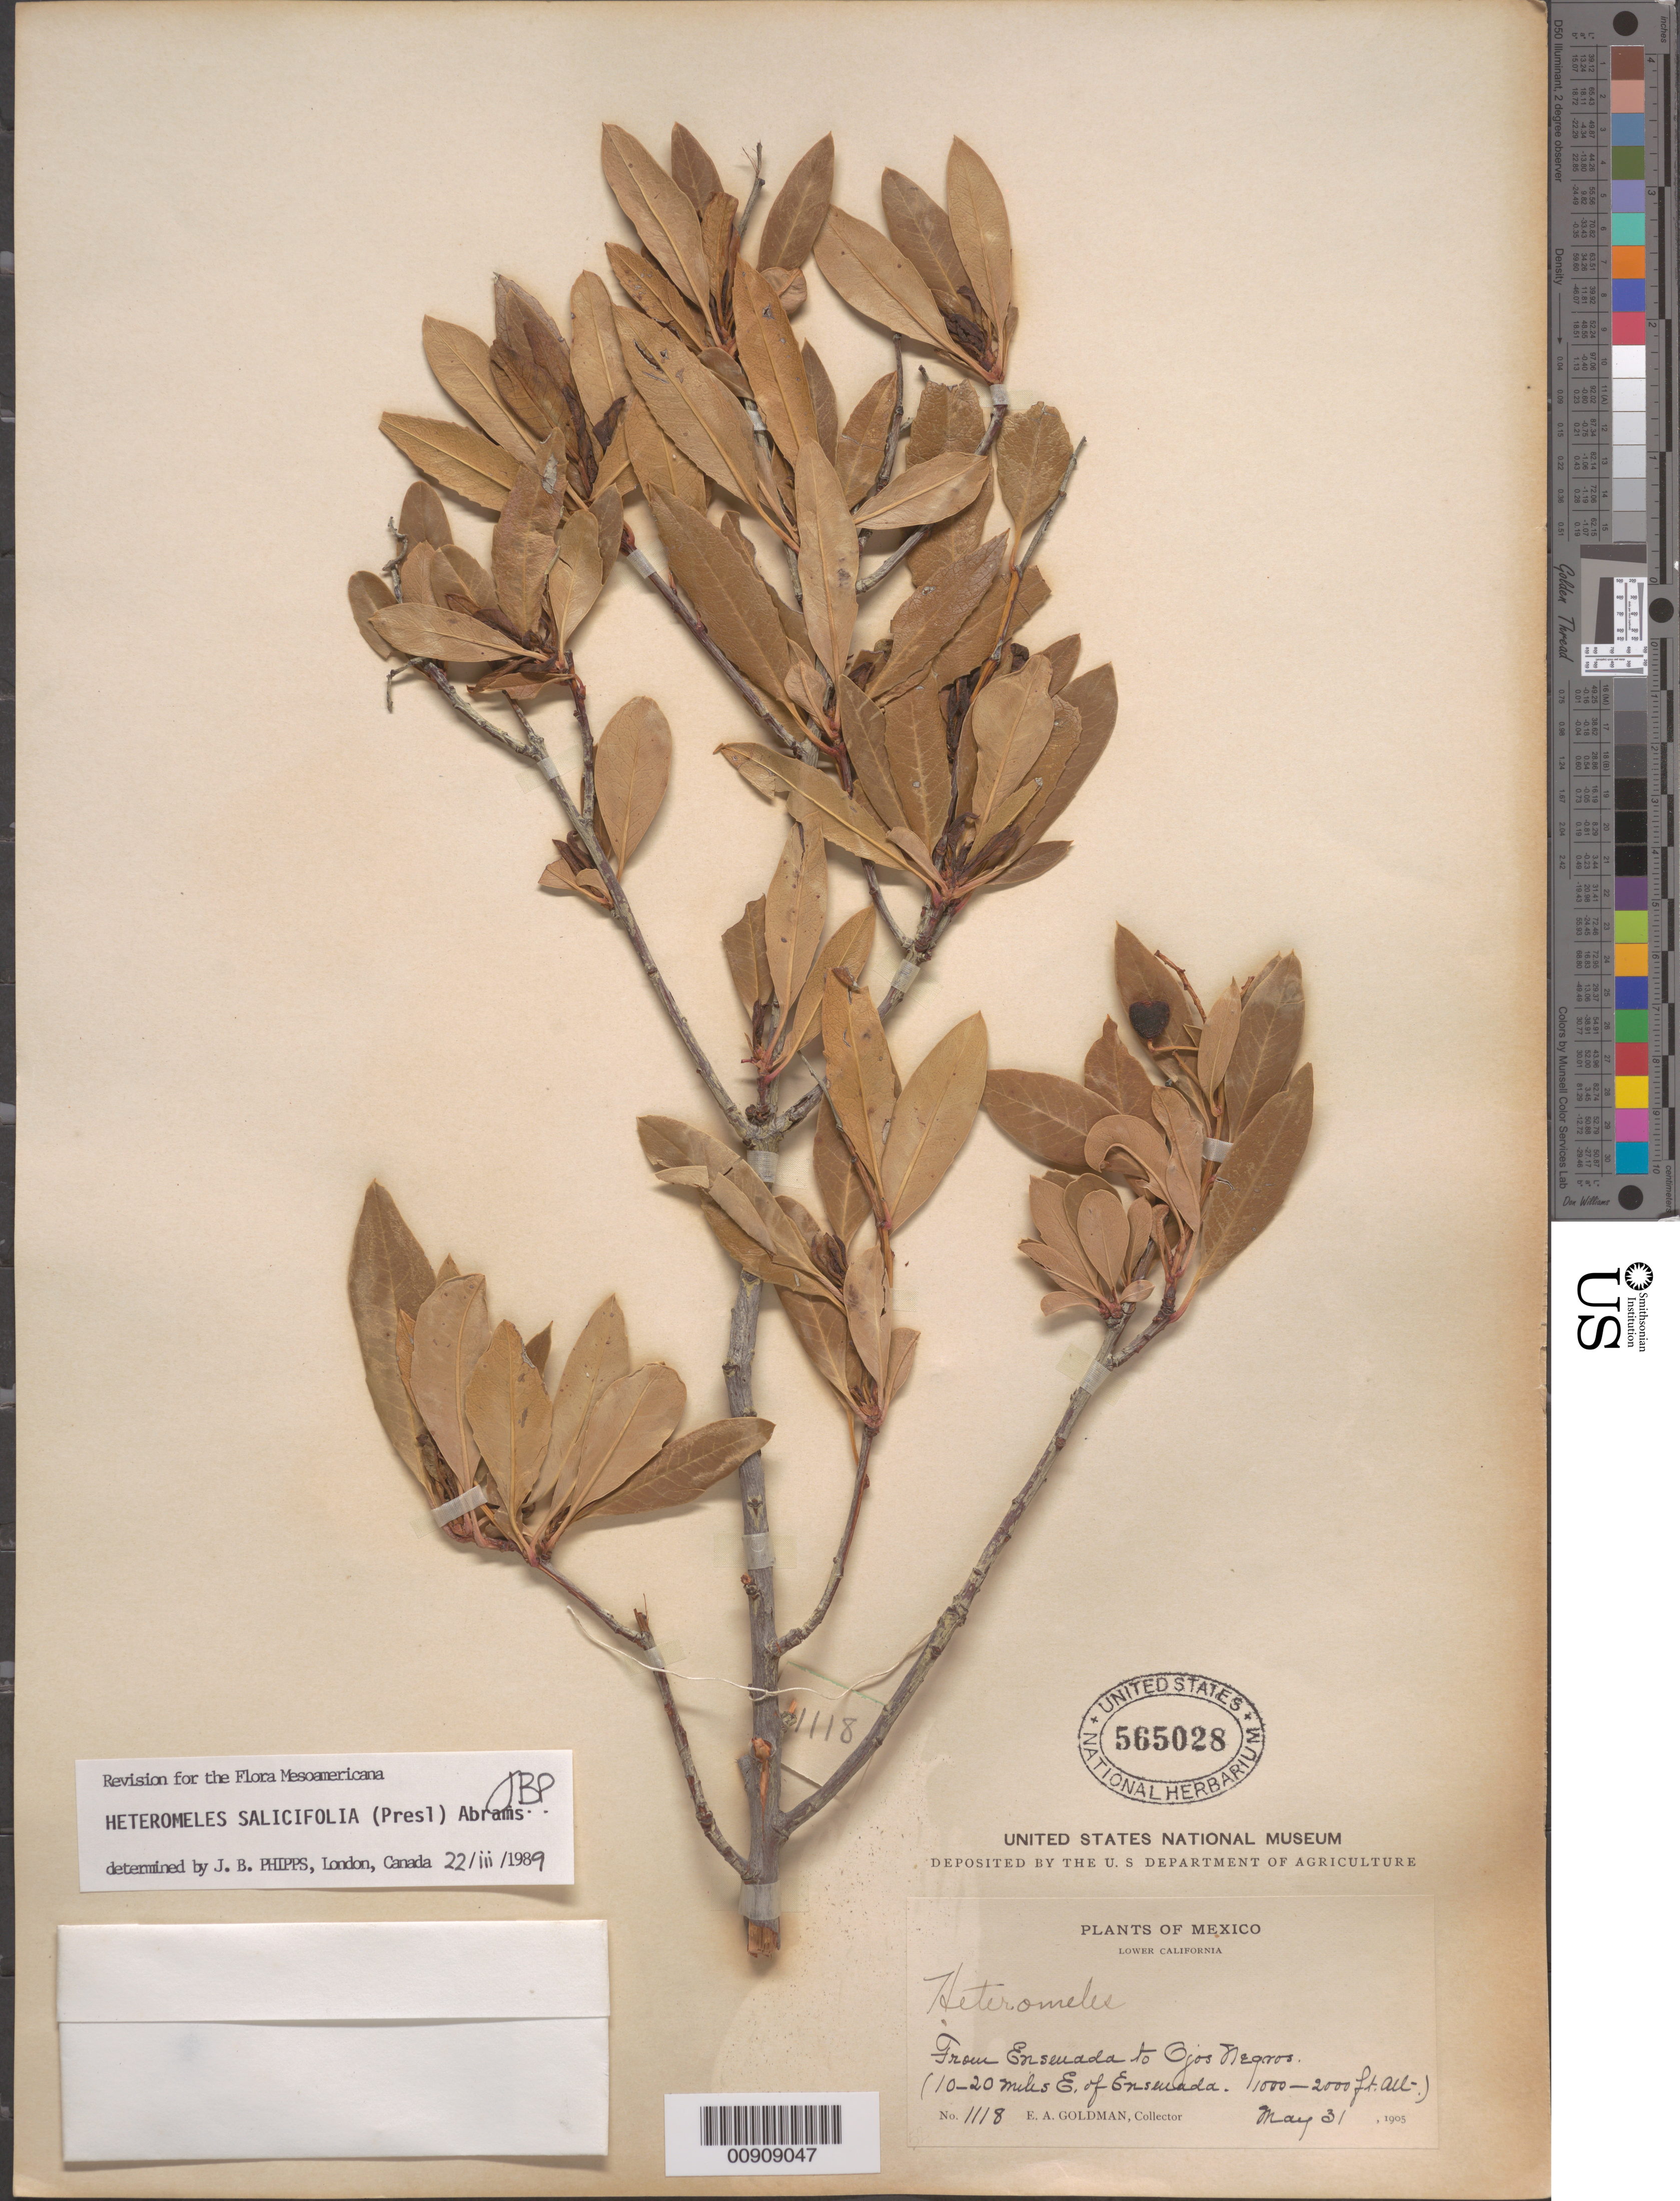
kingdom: Plantae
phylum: Tracheophyta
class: Magnoliopsida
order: Rosales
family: Rosaceae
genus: Heteromeles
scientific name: Heteromeles salicifolia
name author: (C. Presl) Abrams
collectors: E. A. Goldman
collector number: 1118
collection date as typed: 31 May 1905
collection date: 1905-05-31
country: Mexico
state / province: Baja California Norte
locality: From Ensenada to Ojos Negros (10-20 miles E of Ensenada). Lower California.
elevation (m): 305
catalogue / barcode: US 565028